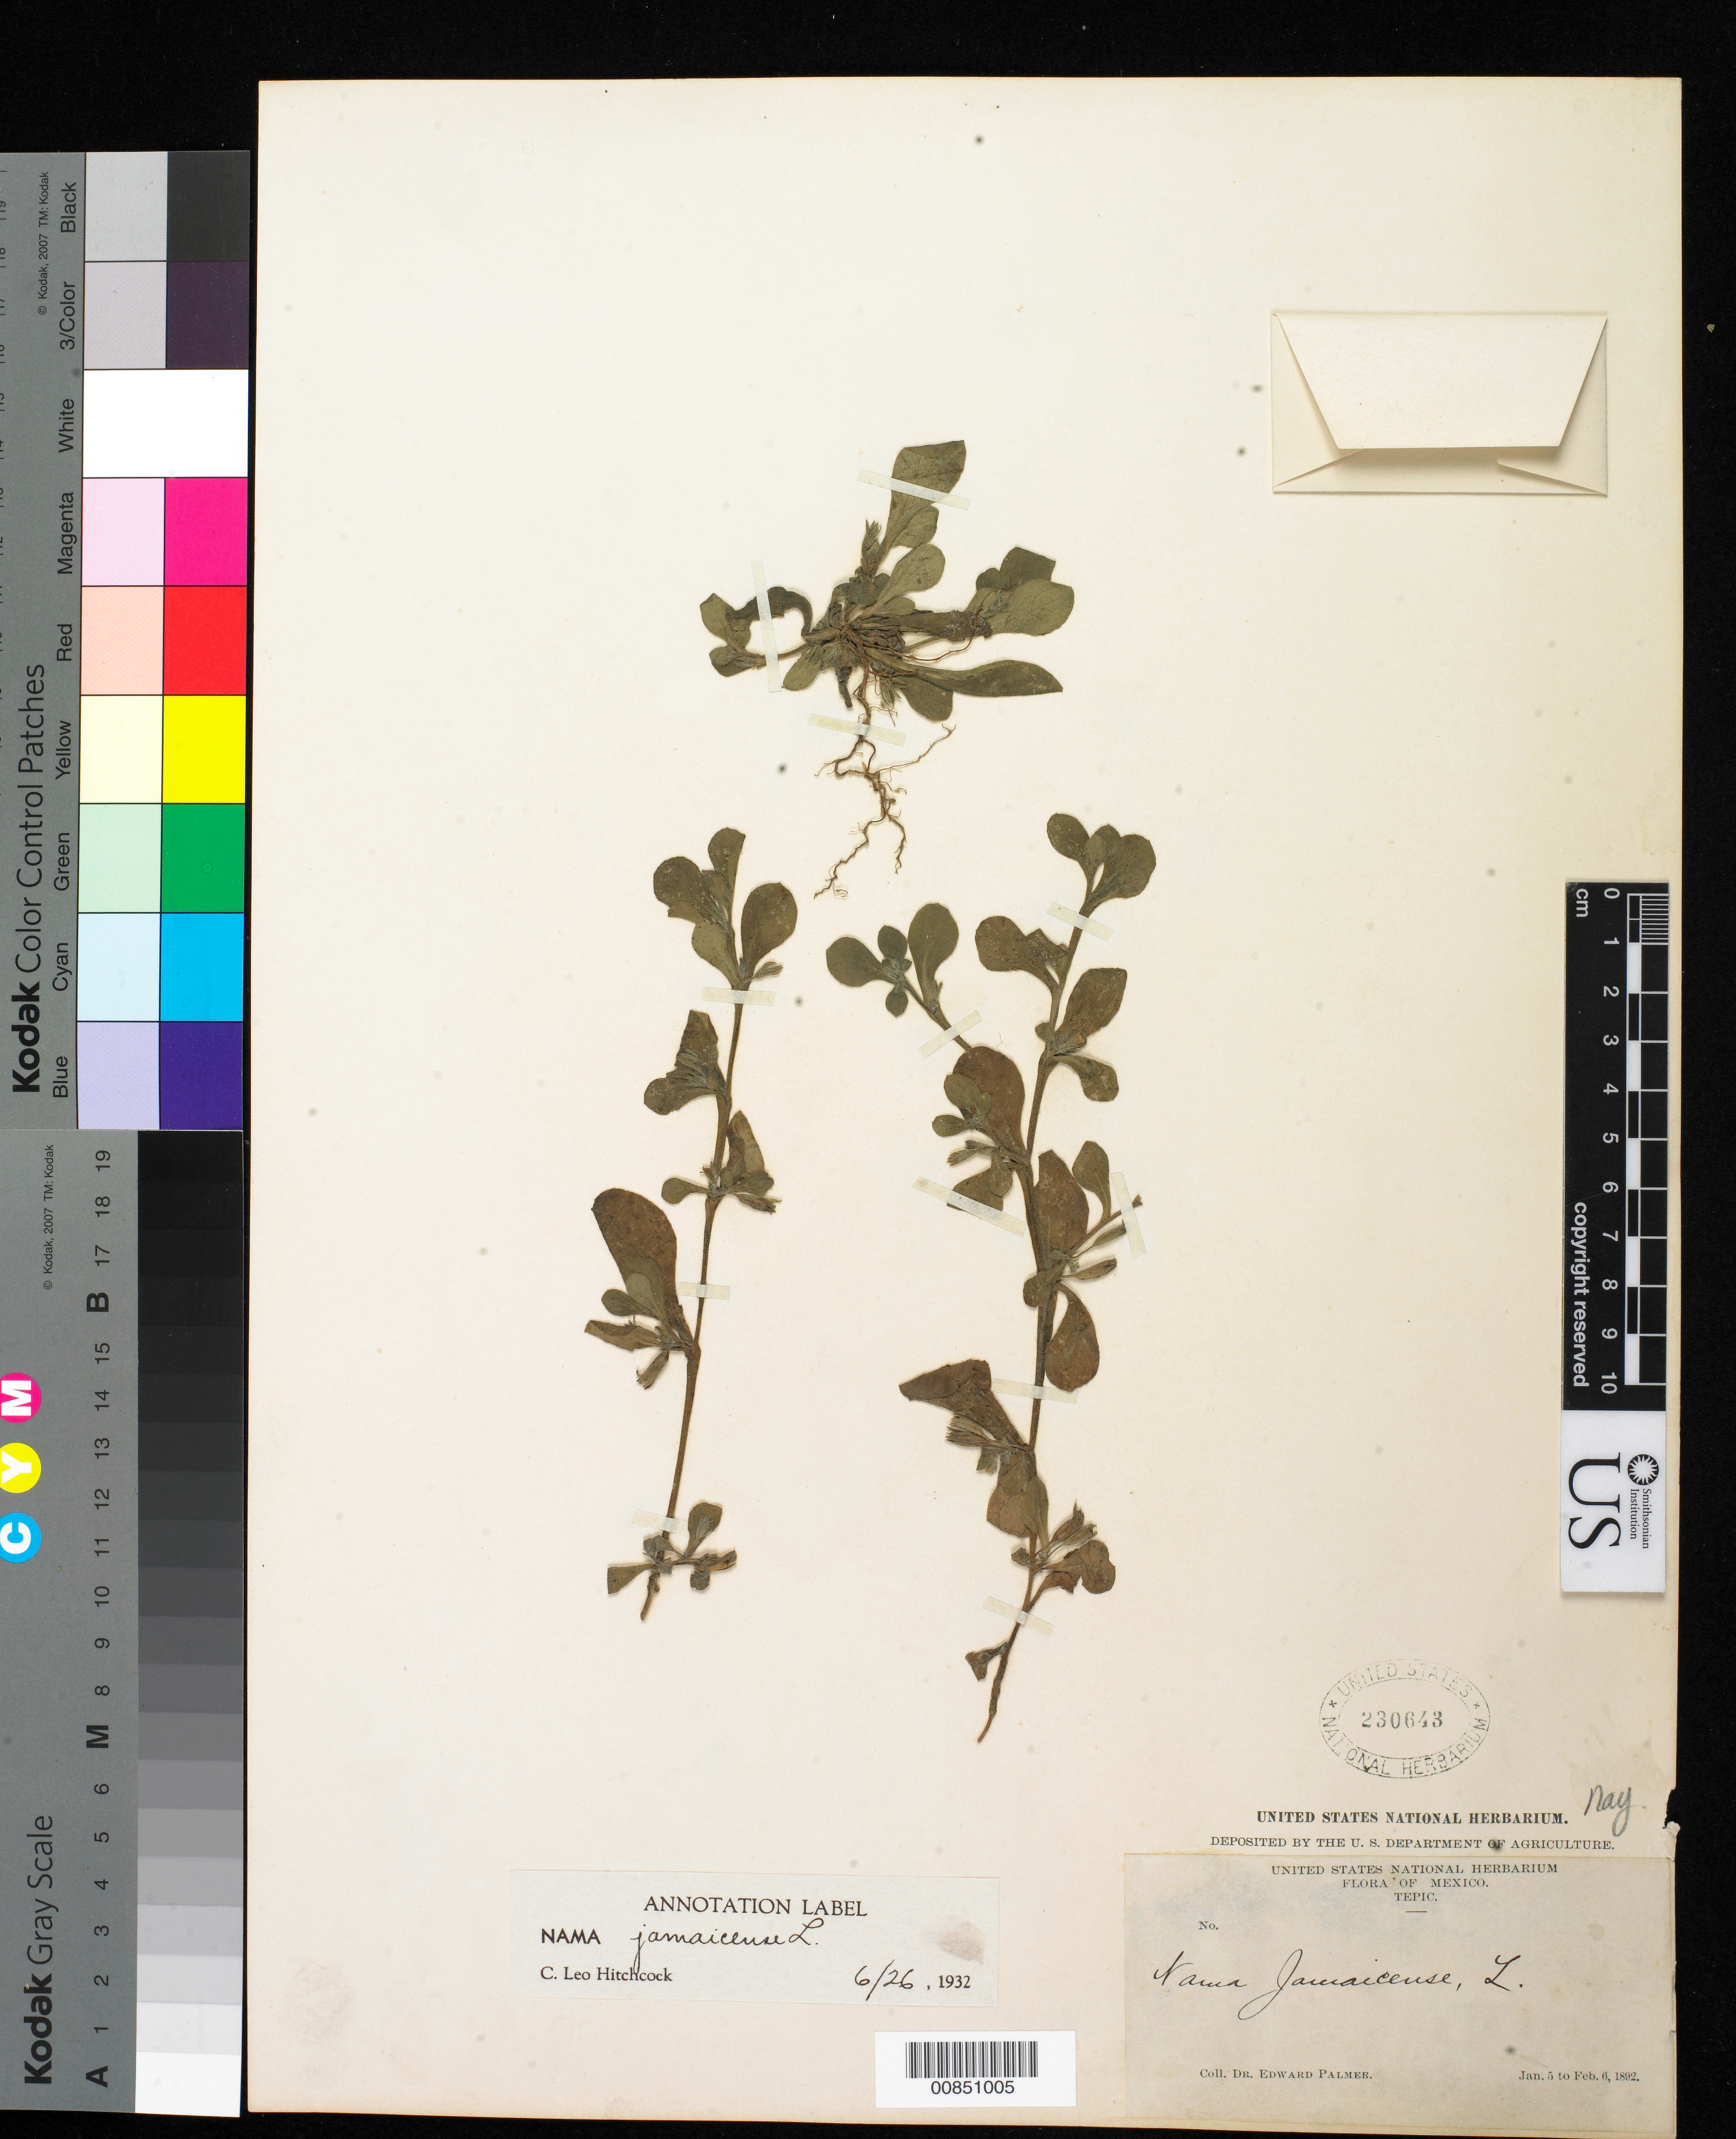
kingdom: Plantae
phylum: Tracheophyta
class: Magnoliopsida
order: Boraginales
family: Namaceae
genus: Nama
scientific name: Nama jamaicensis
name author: L.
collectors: E. Palmer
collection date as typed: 05 Jan 1892 to 06 Feb 1892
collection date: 1892-01-05/1892-02-06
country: Mexico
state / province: Nayarit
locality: Tepic, Nayarit.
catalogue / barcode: US 230643